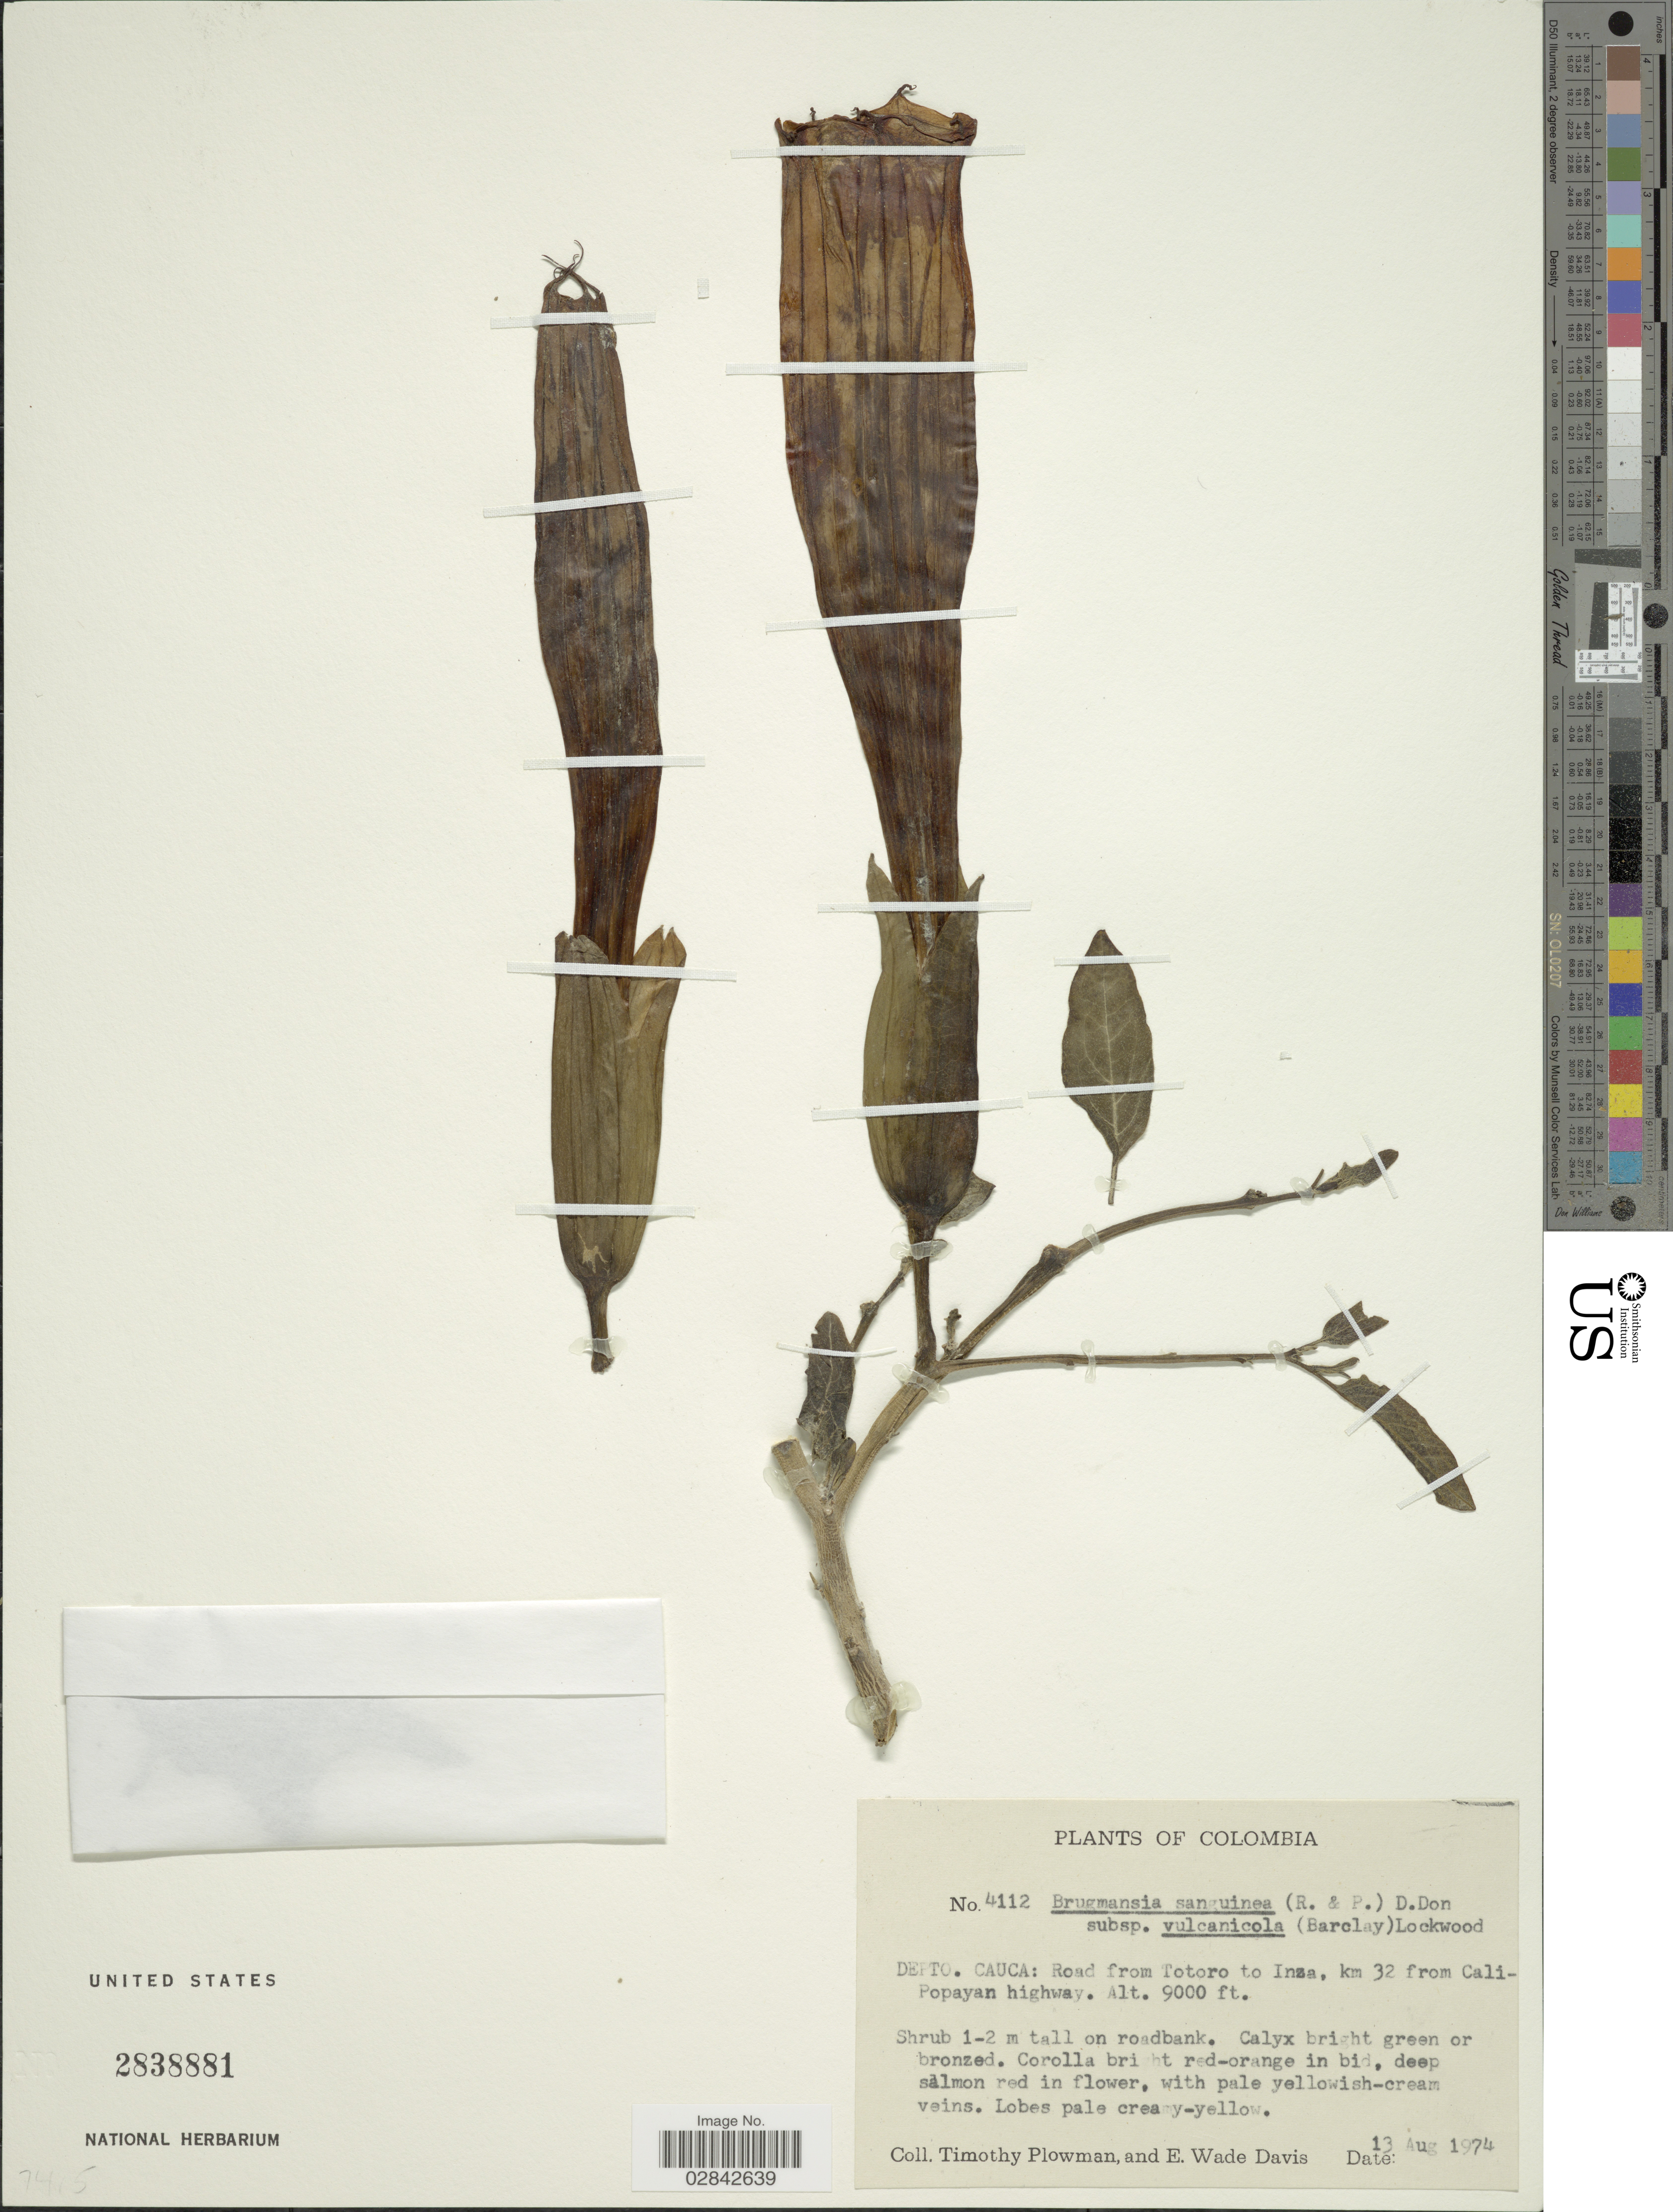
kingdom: Plantae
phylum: Tracheophyta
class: Magnoliopsida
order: Solanales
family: Solanaceae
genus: Brugmansia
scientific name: Brugmansia sanguinea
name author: (Ruiz & Pav.) D. Don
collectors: T. Plowman & E. Wade-Davis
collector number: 4112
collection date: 1974-08-13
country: Colombia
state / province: Cauca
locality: Depto. Cauca: Road from Totoro to Inza, km 32 from Cali-Popayan highway.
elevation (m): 2743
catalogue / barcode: US 2838881